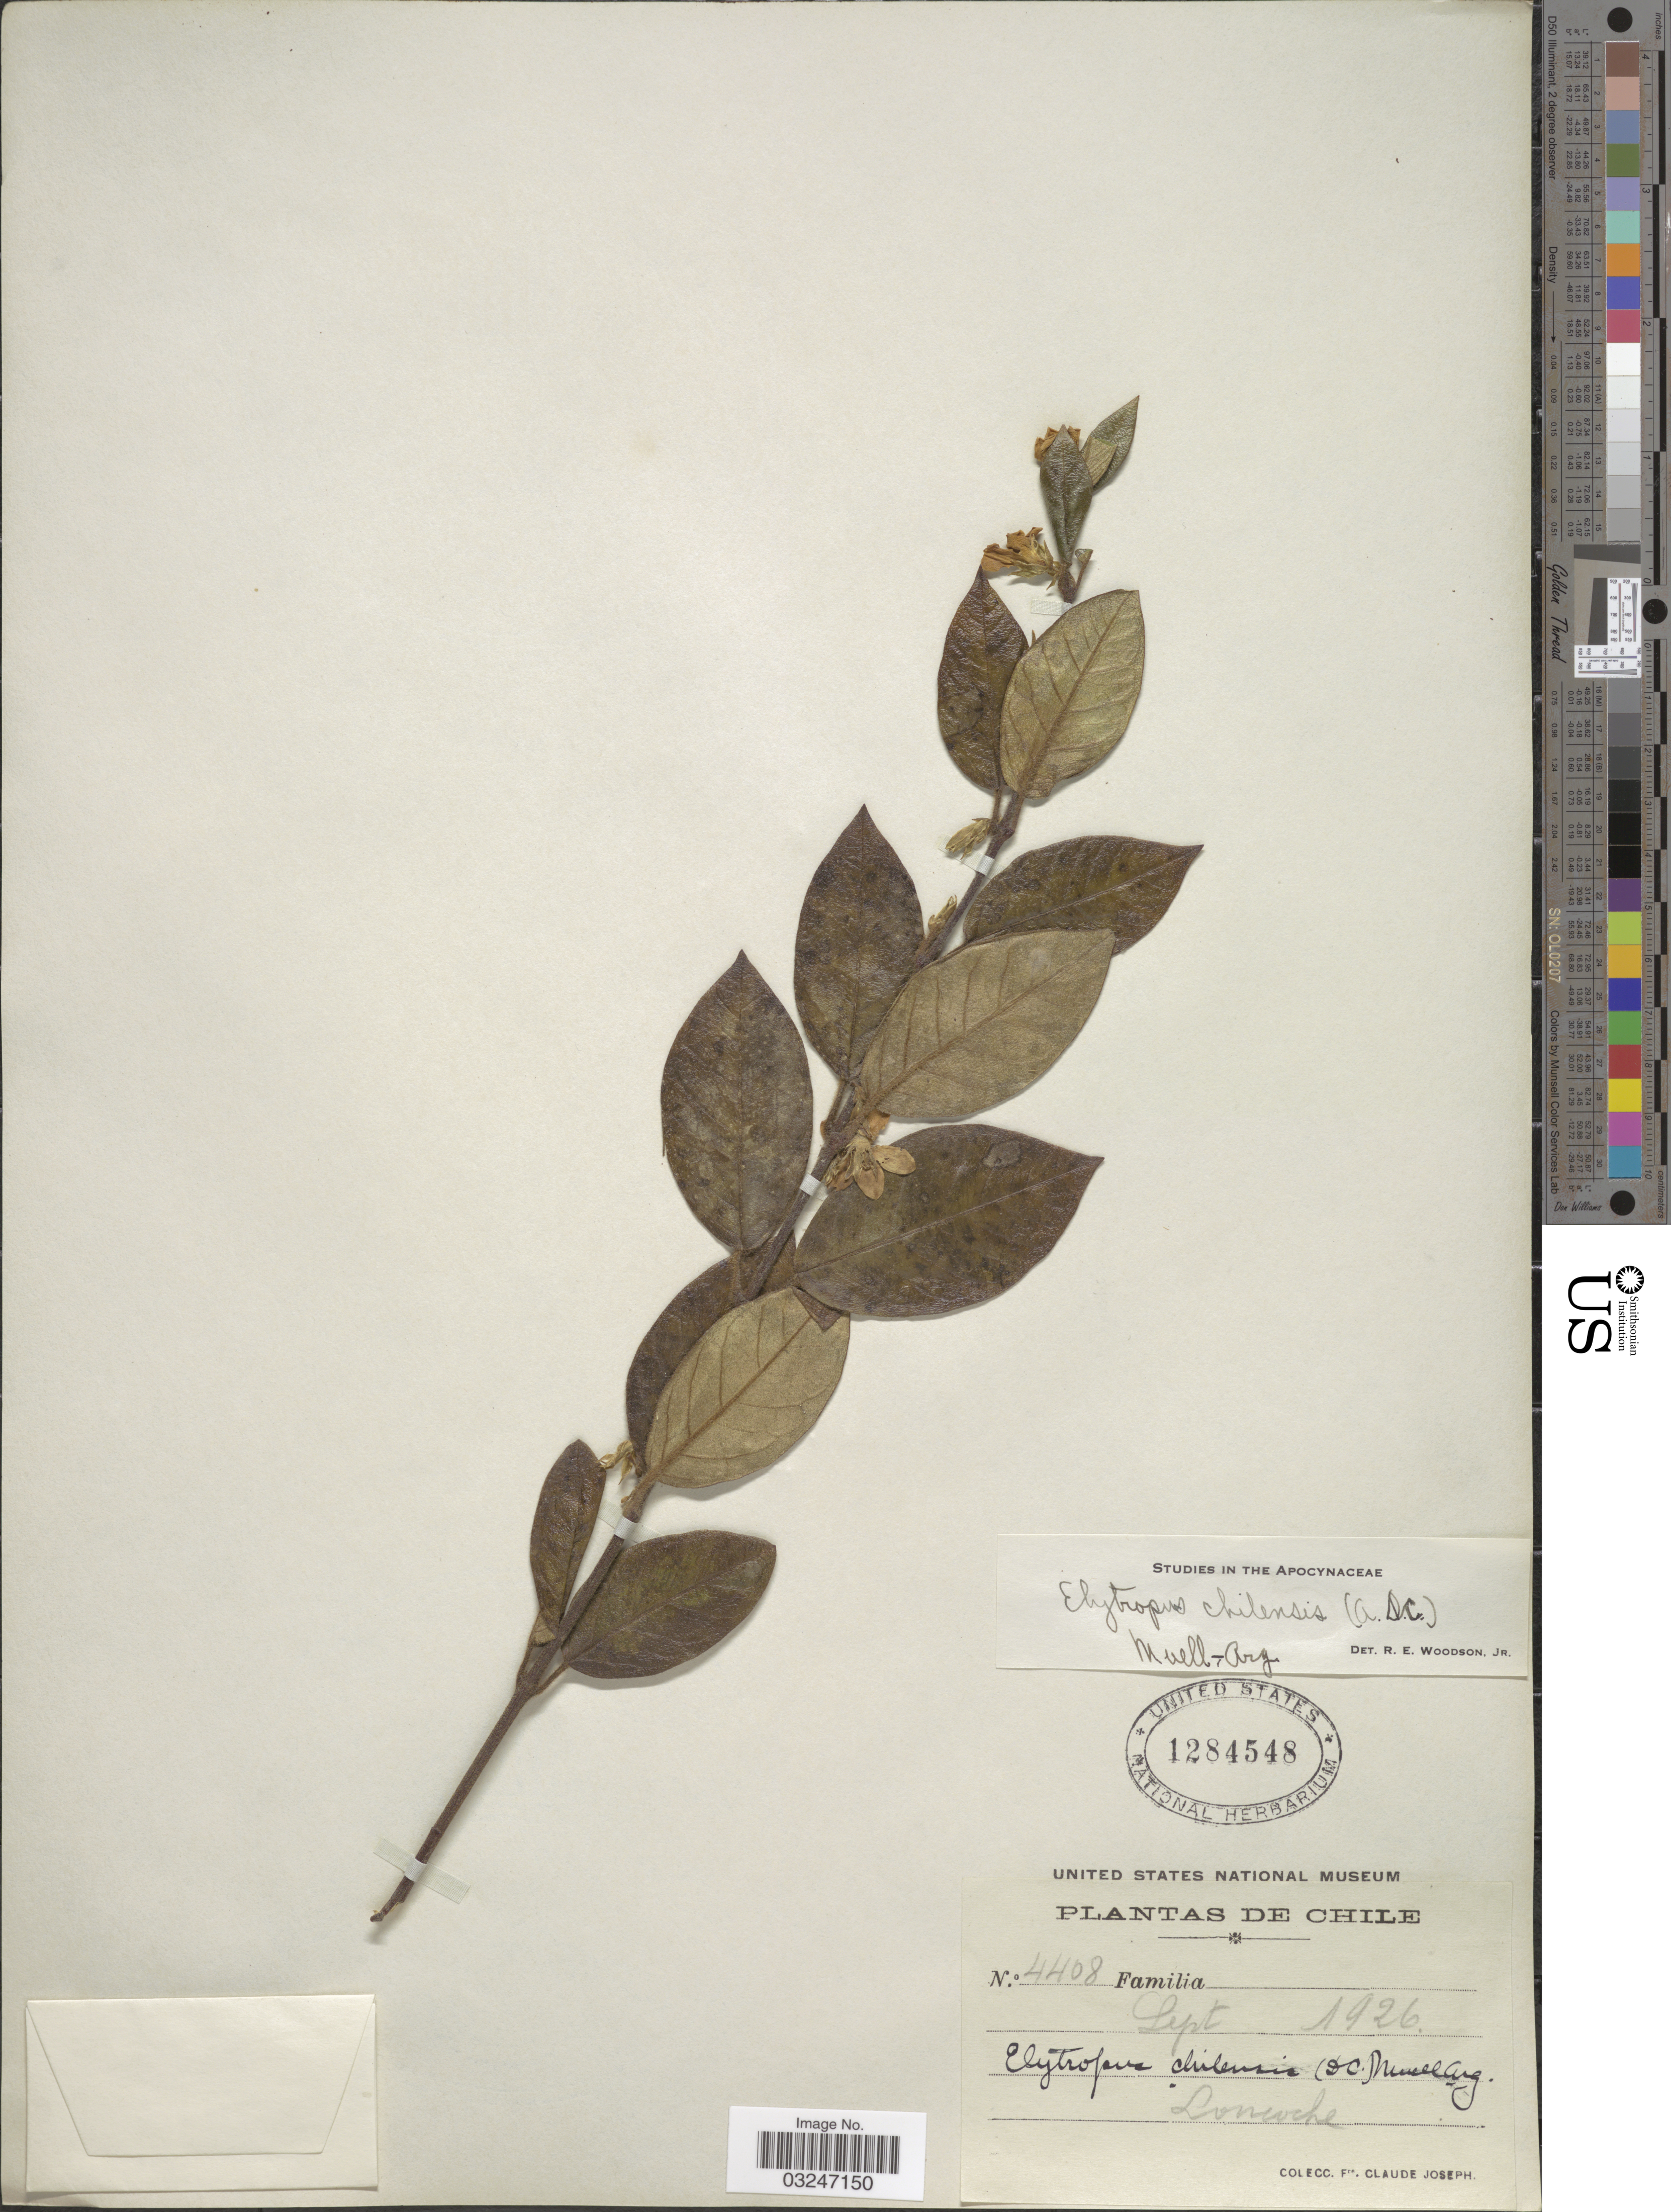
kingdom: Plantae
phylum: Tracheophyta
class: Magnoliopsida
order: Gentianales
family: Apocynaceae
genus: Elytropus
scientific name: Elytropus chilensis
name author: (A. DC.) Müll. Arg.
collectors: Bro. Claude-Joseph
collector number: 4408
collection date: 1926-09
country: Chile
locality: Loncoche. [unsure placement]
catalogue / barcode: US 1284548